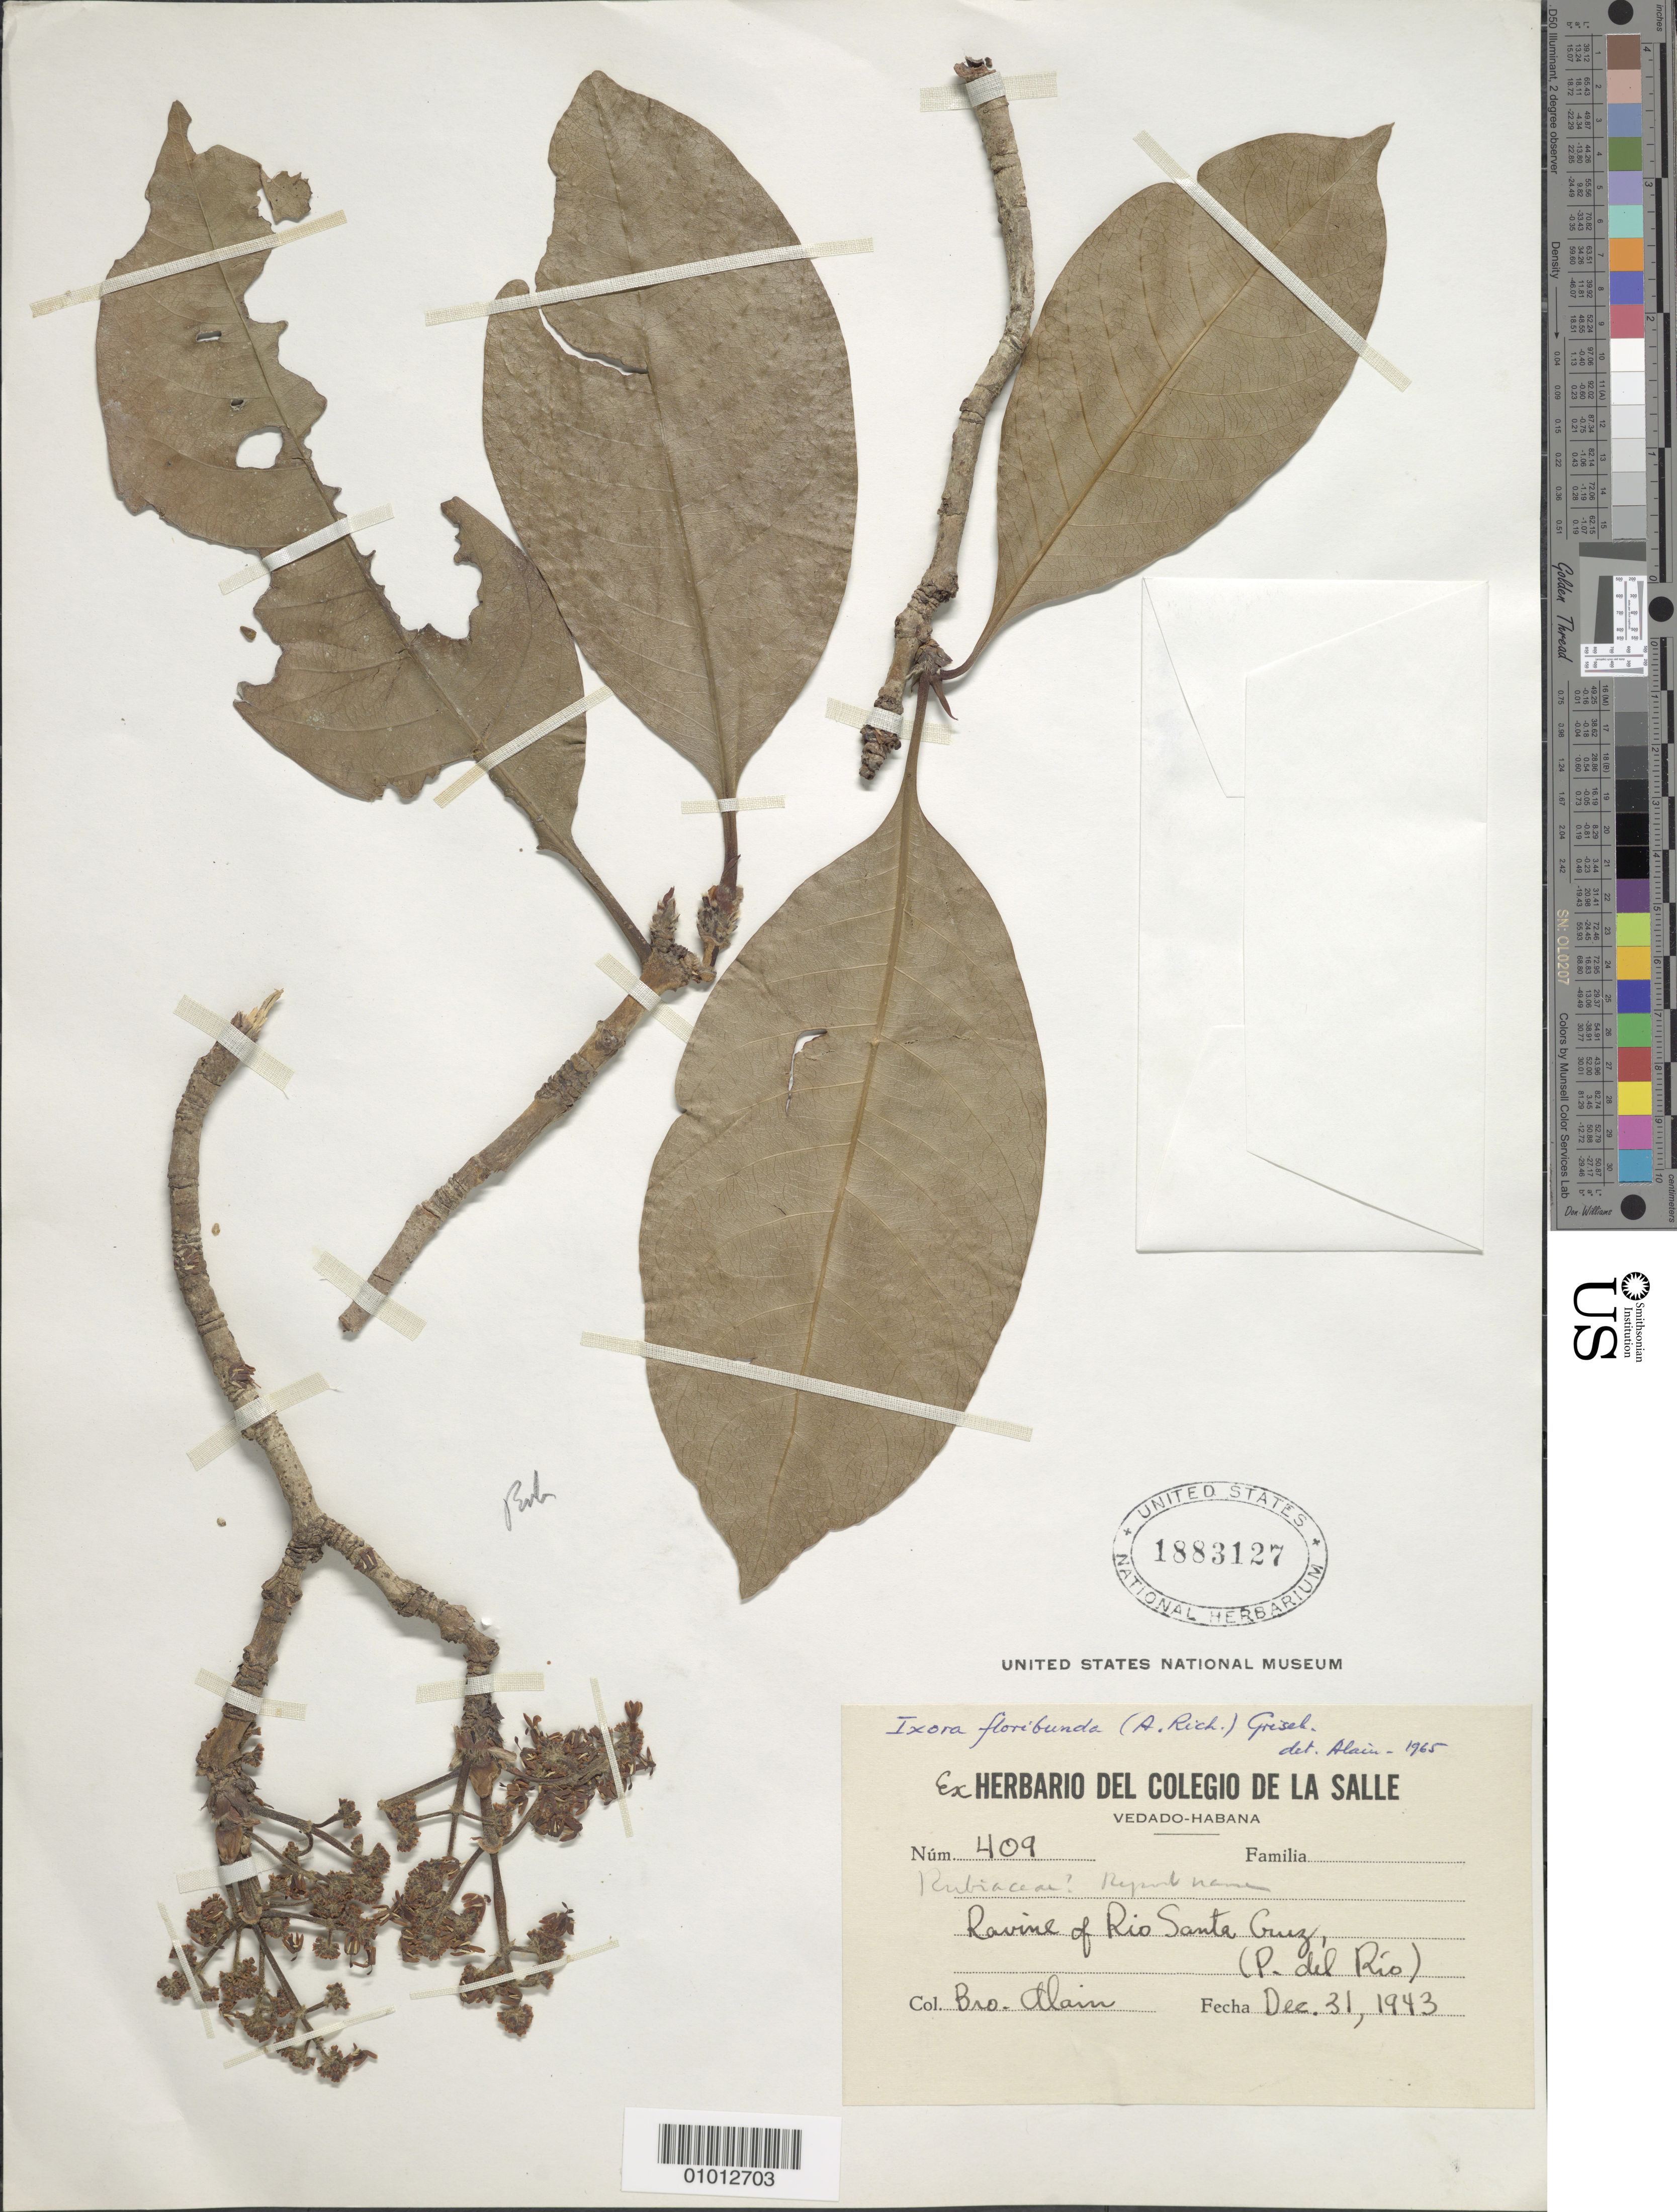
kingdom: Plantae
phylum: Tracheophyta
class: Magnoliopsida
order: Gentianales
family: Rubiaceae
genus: Ixora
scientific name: Ixora floribunda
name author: (A. Rich.) Griseb.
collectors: A. H. Liogier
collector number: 409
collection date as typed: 31 Dec 1943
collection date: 1943-12-31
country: Cuba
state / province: Pinar del Río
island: Cuba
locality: Rio Santa Cruz, Pinar del Río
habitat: Ravine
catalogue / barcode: US 1883127